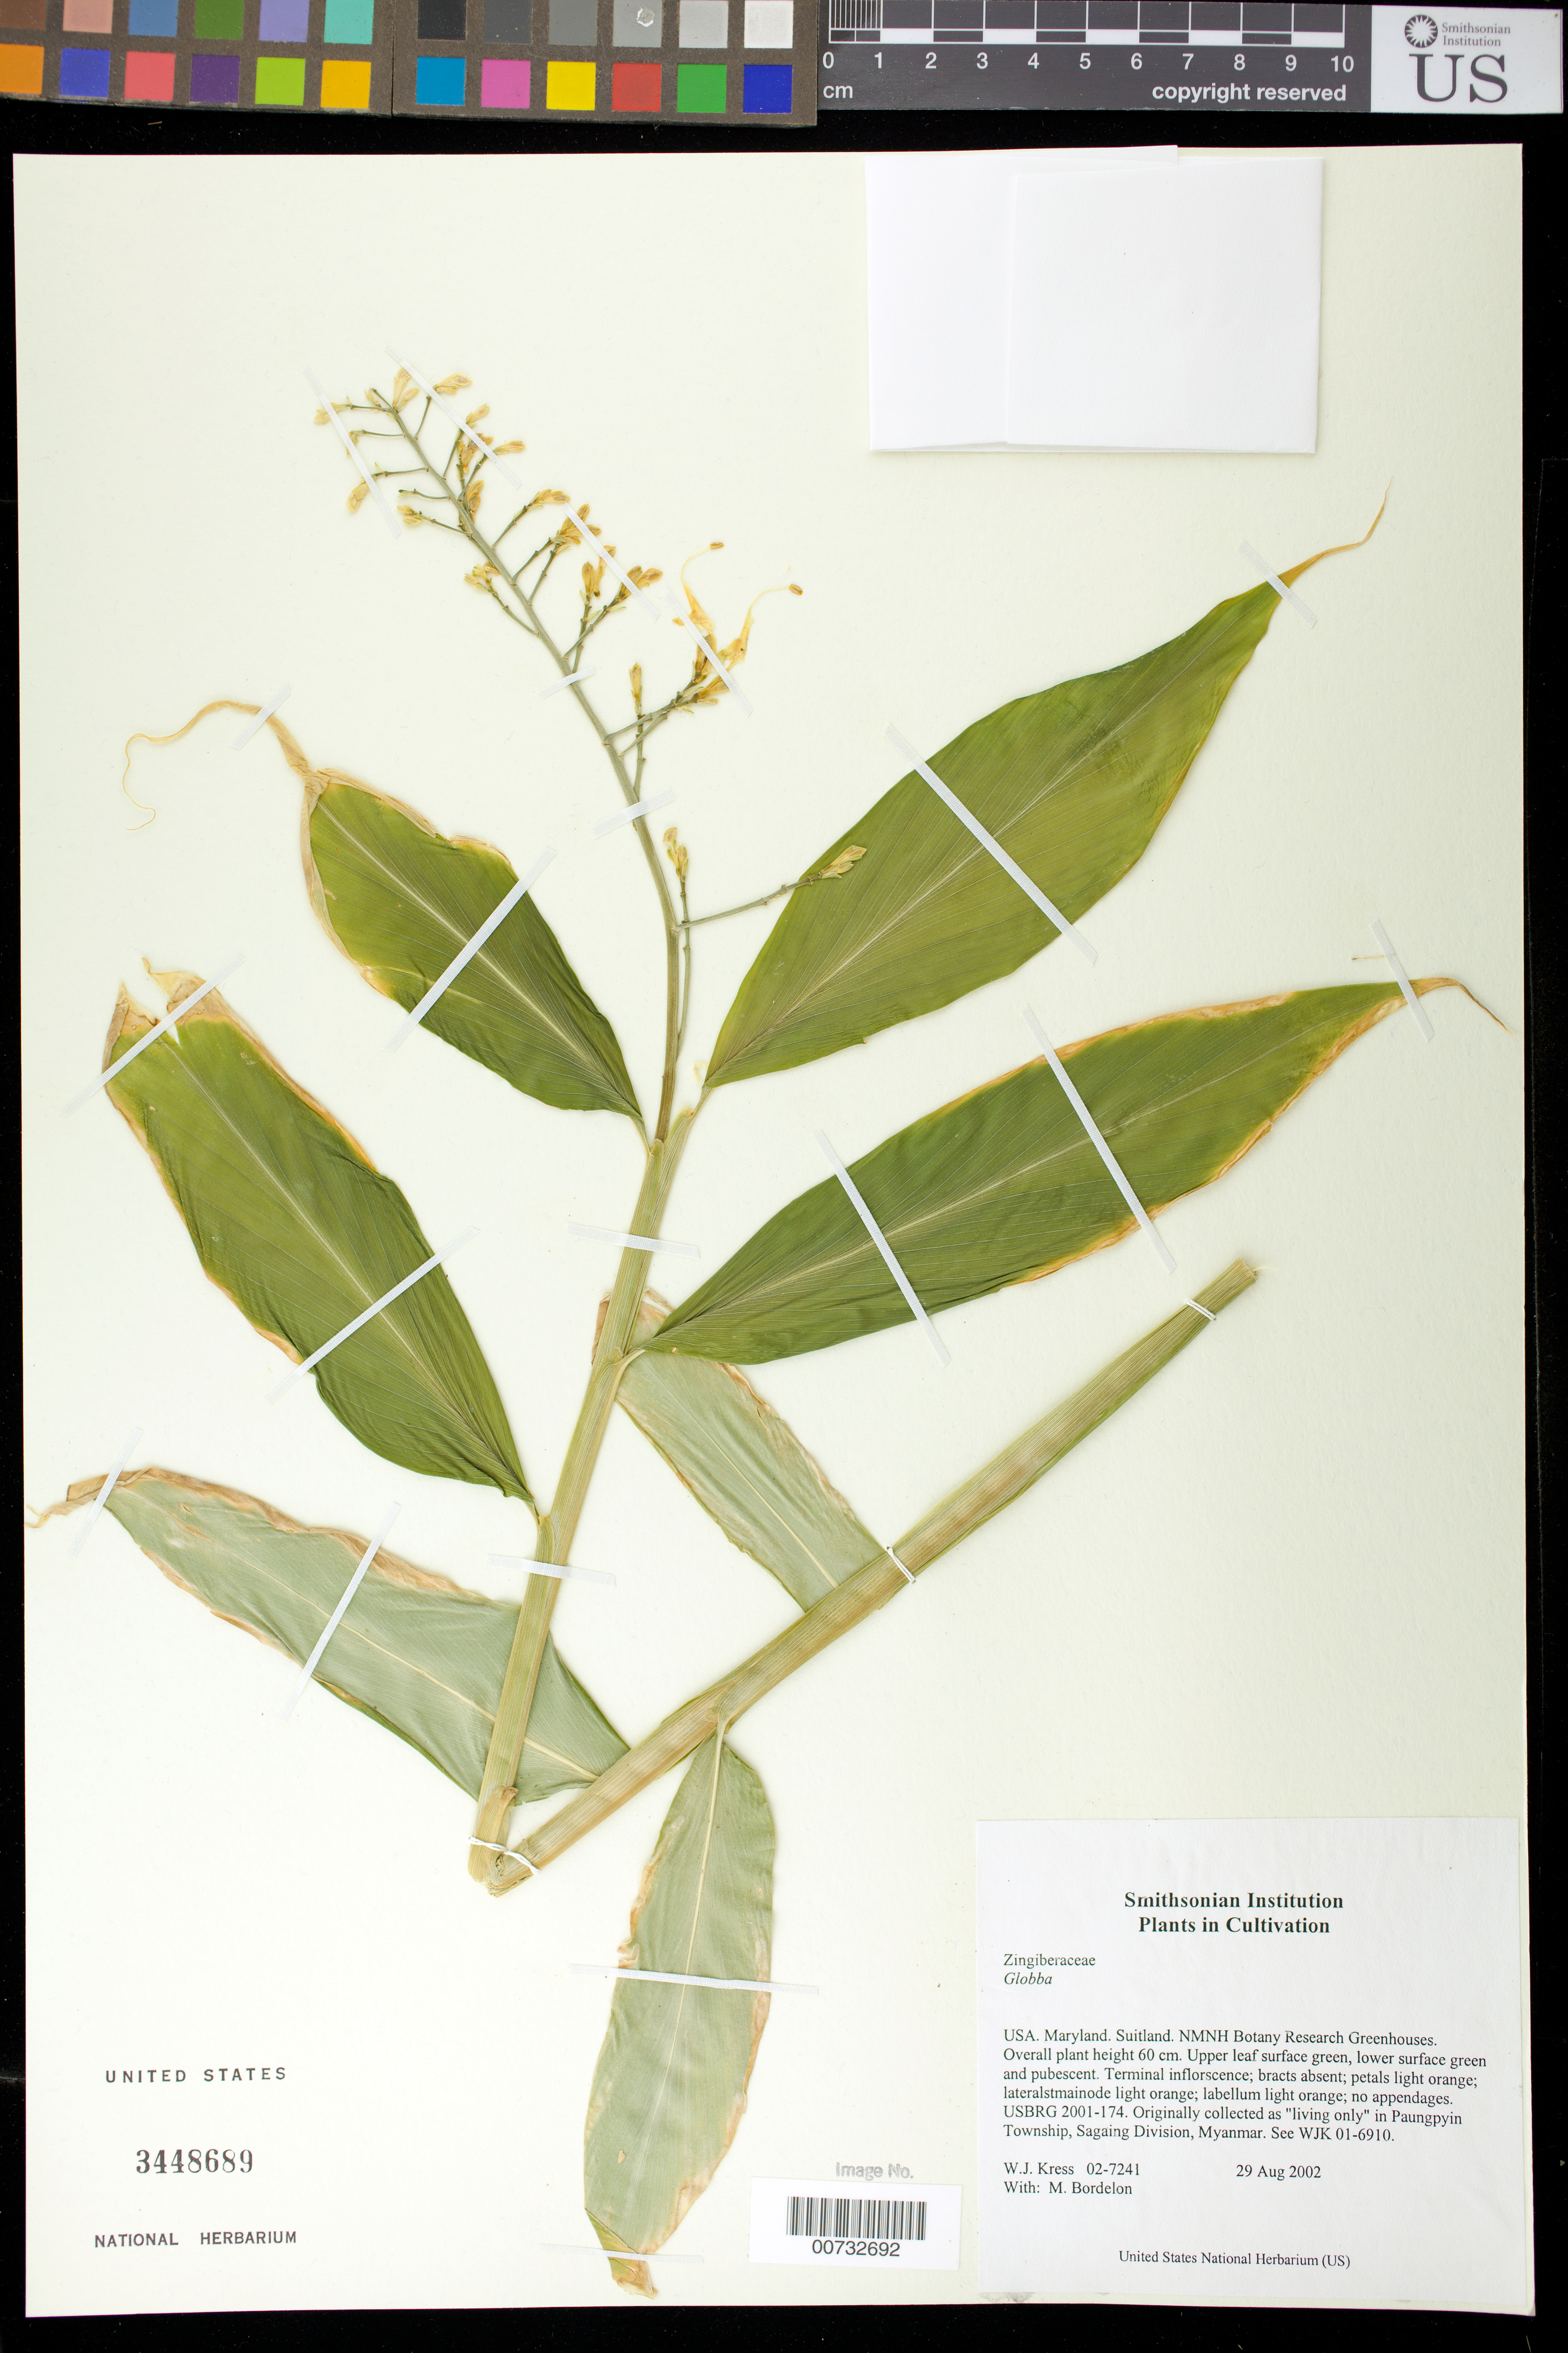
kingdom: Plantae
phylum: Tracheophyta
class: Liliopsida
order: Zingiberales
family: Zingiberaceae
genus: Globba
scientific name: Globba sp.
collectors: W. J. Kress & M. Bordelon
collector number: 02-7241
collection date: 2002-08-29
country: United States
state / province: Maryland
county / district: Prince George's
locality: NMNH Botany Research Greenhouses. Suitland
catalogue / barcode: US 3448689